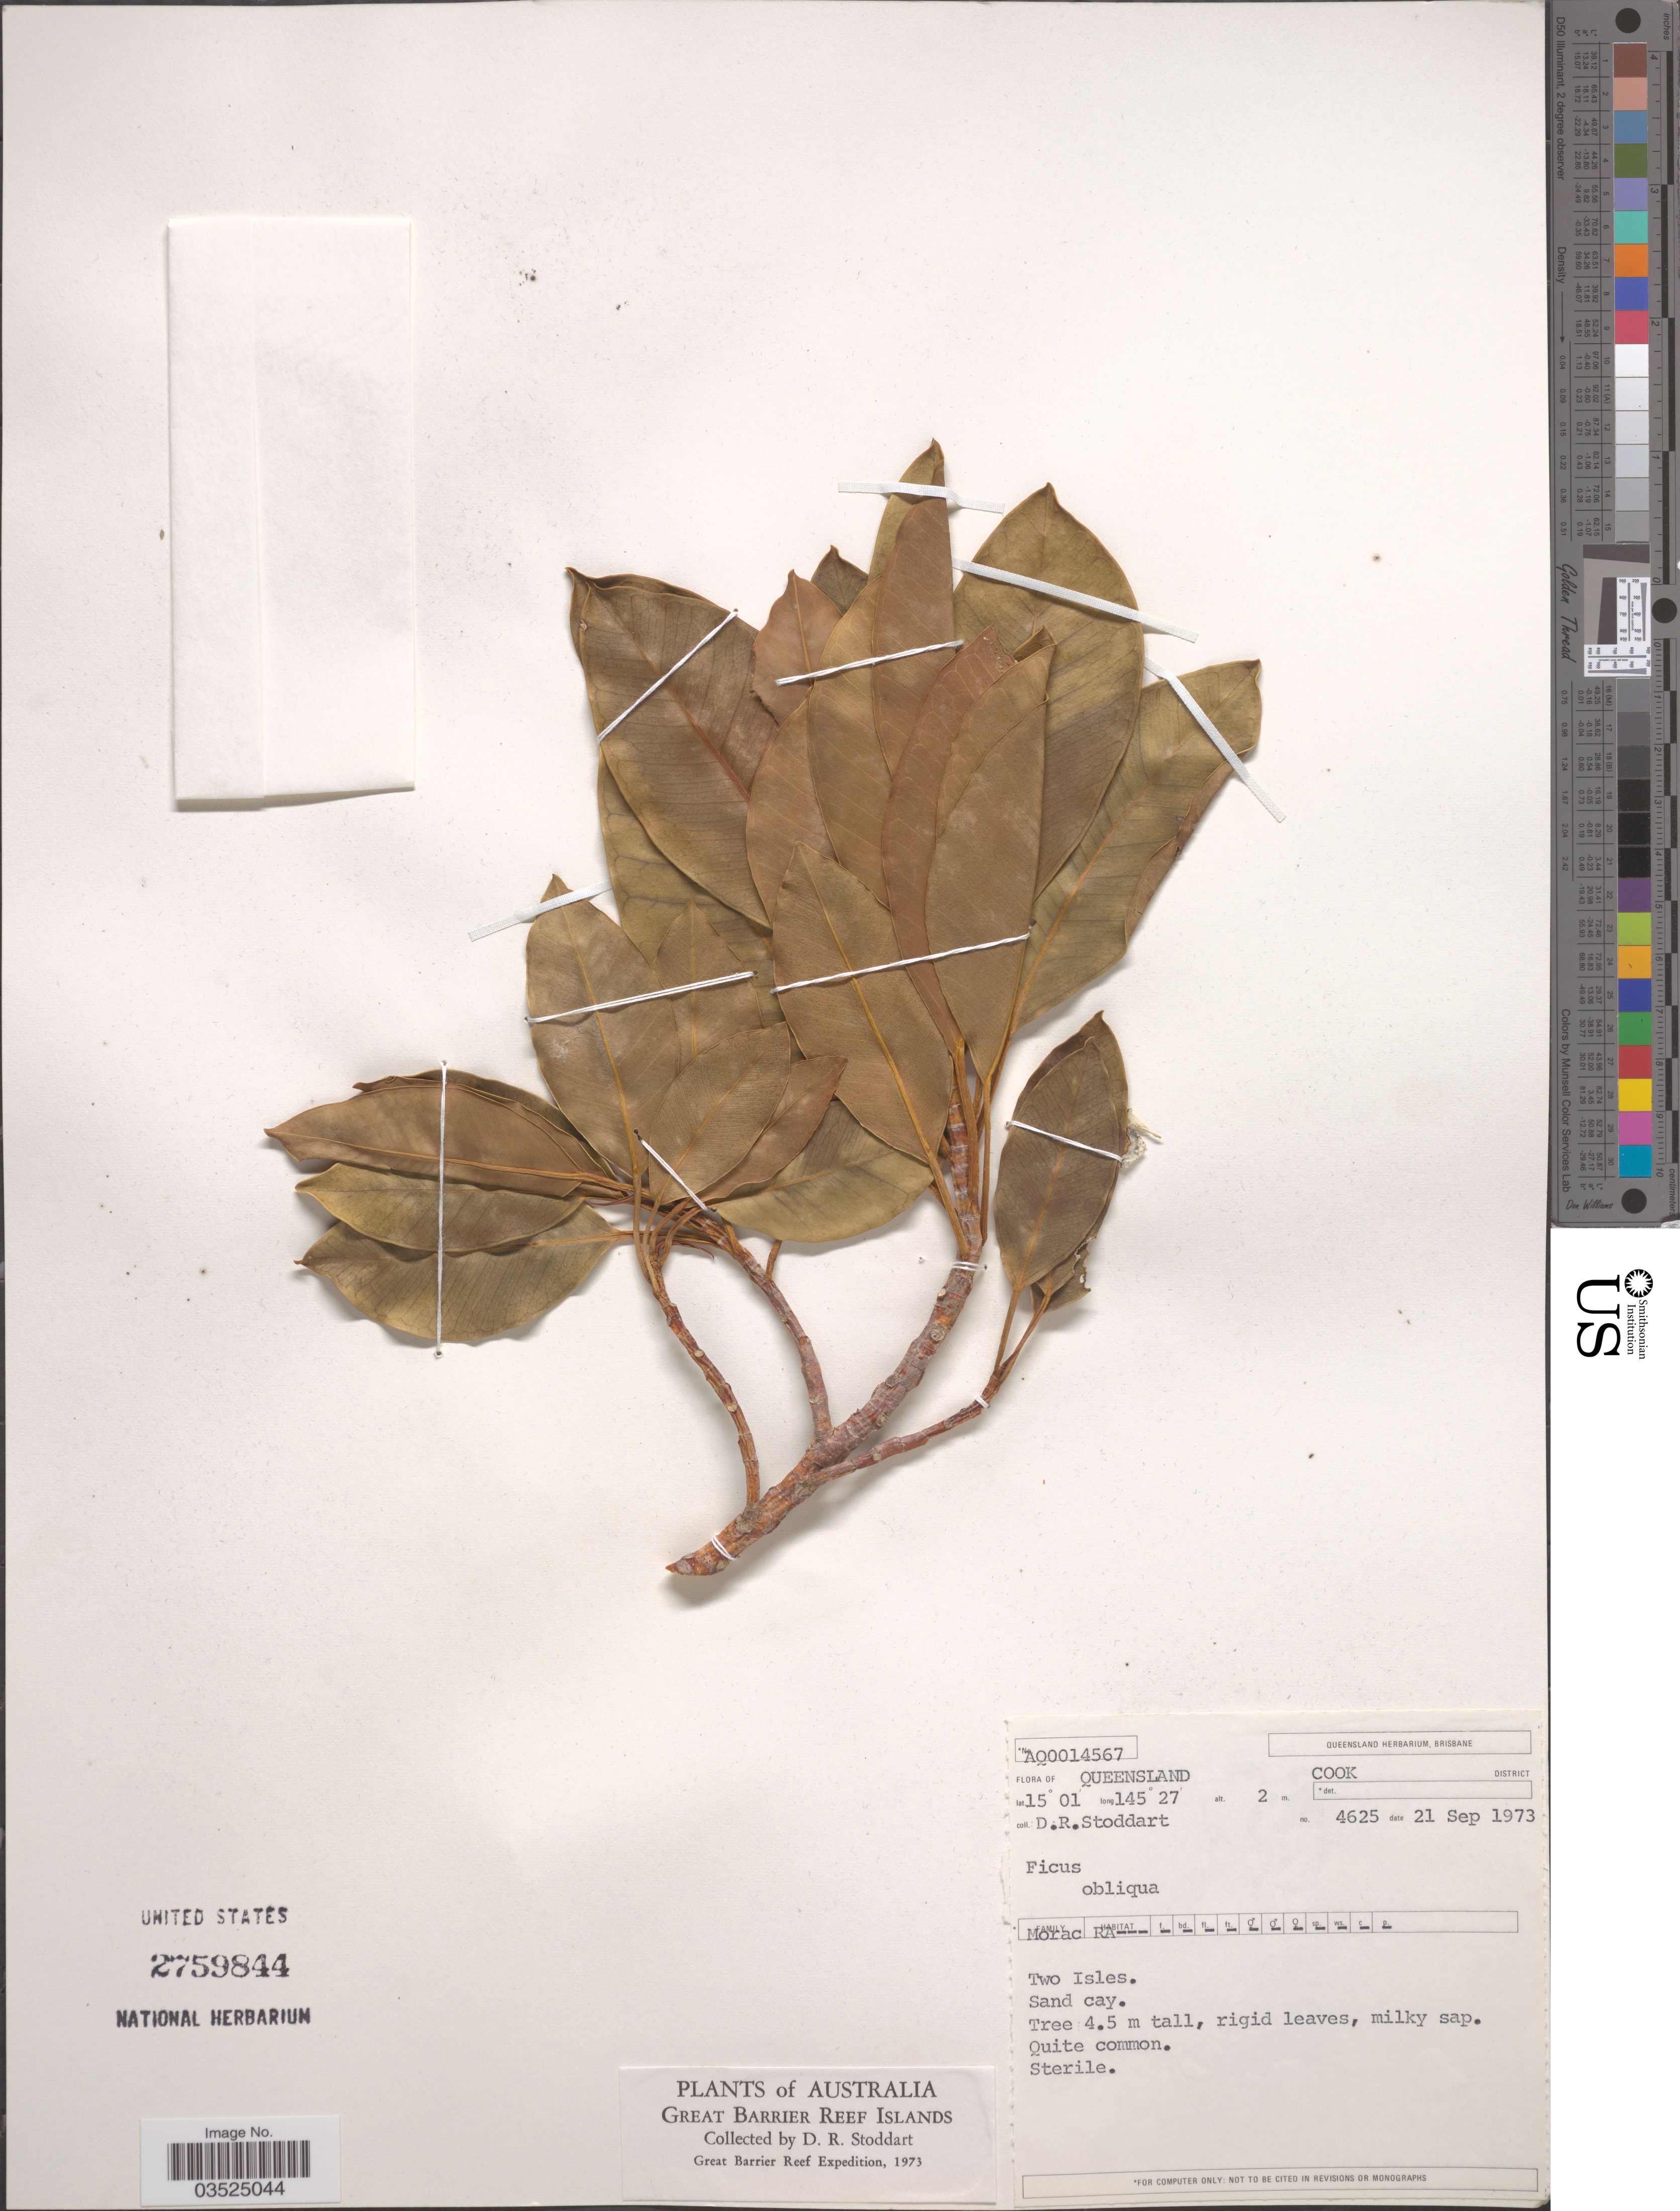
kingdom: Plantae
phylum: Tracheophyta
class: Magnoliopsida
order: Rosales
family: Moraceae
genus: Ficus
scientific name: Ficus obliqua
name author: G. Forst.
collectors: D. R. Stoddart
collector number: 4625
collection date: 1973-09-21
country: Australia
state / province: Queensland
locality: Cook District. Two Isles. Sand cay. Great Barrier Reef Islands.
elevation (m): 2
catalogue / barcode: US 2759844